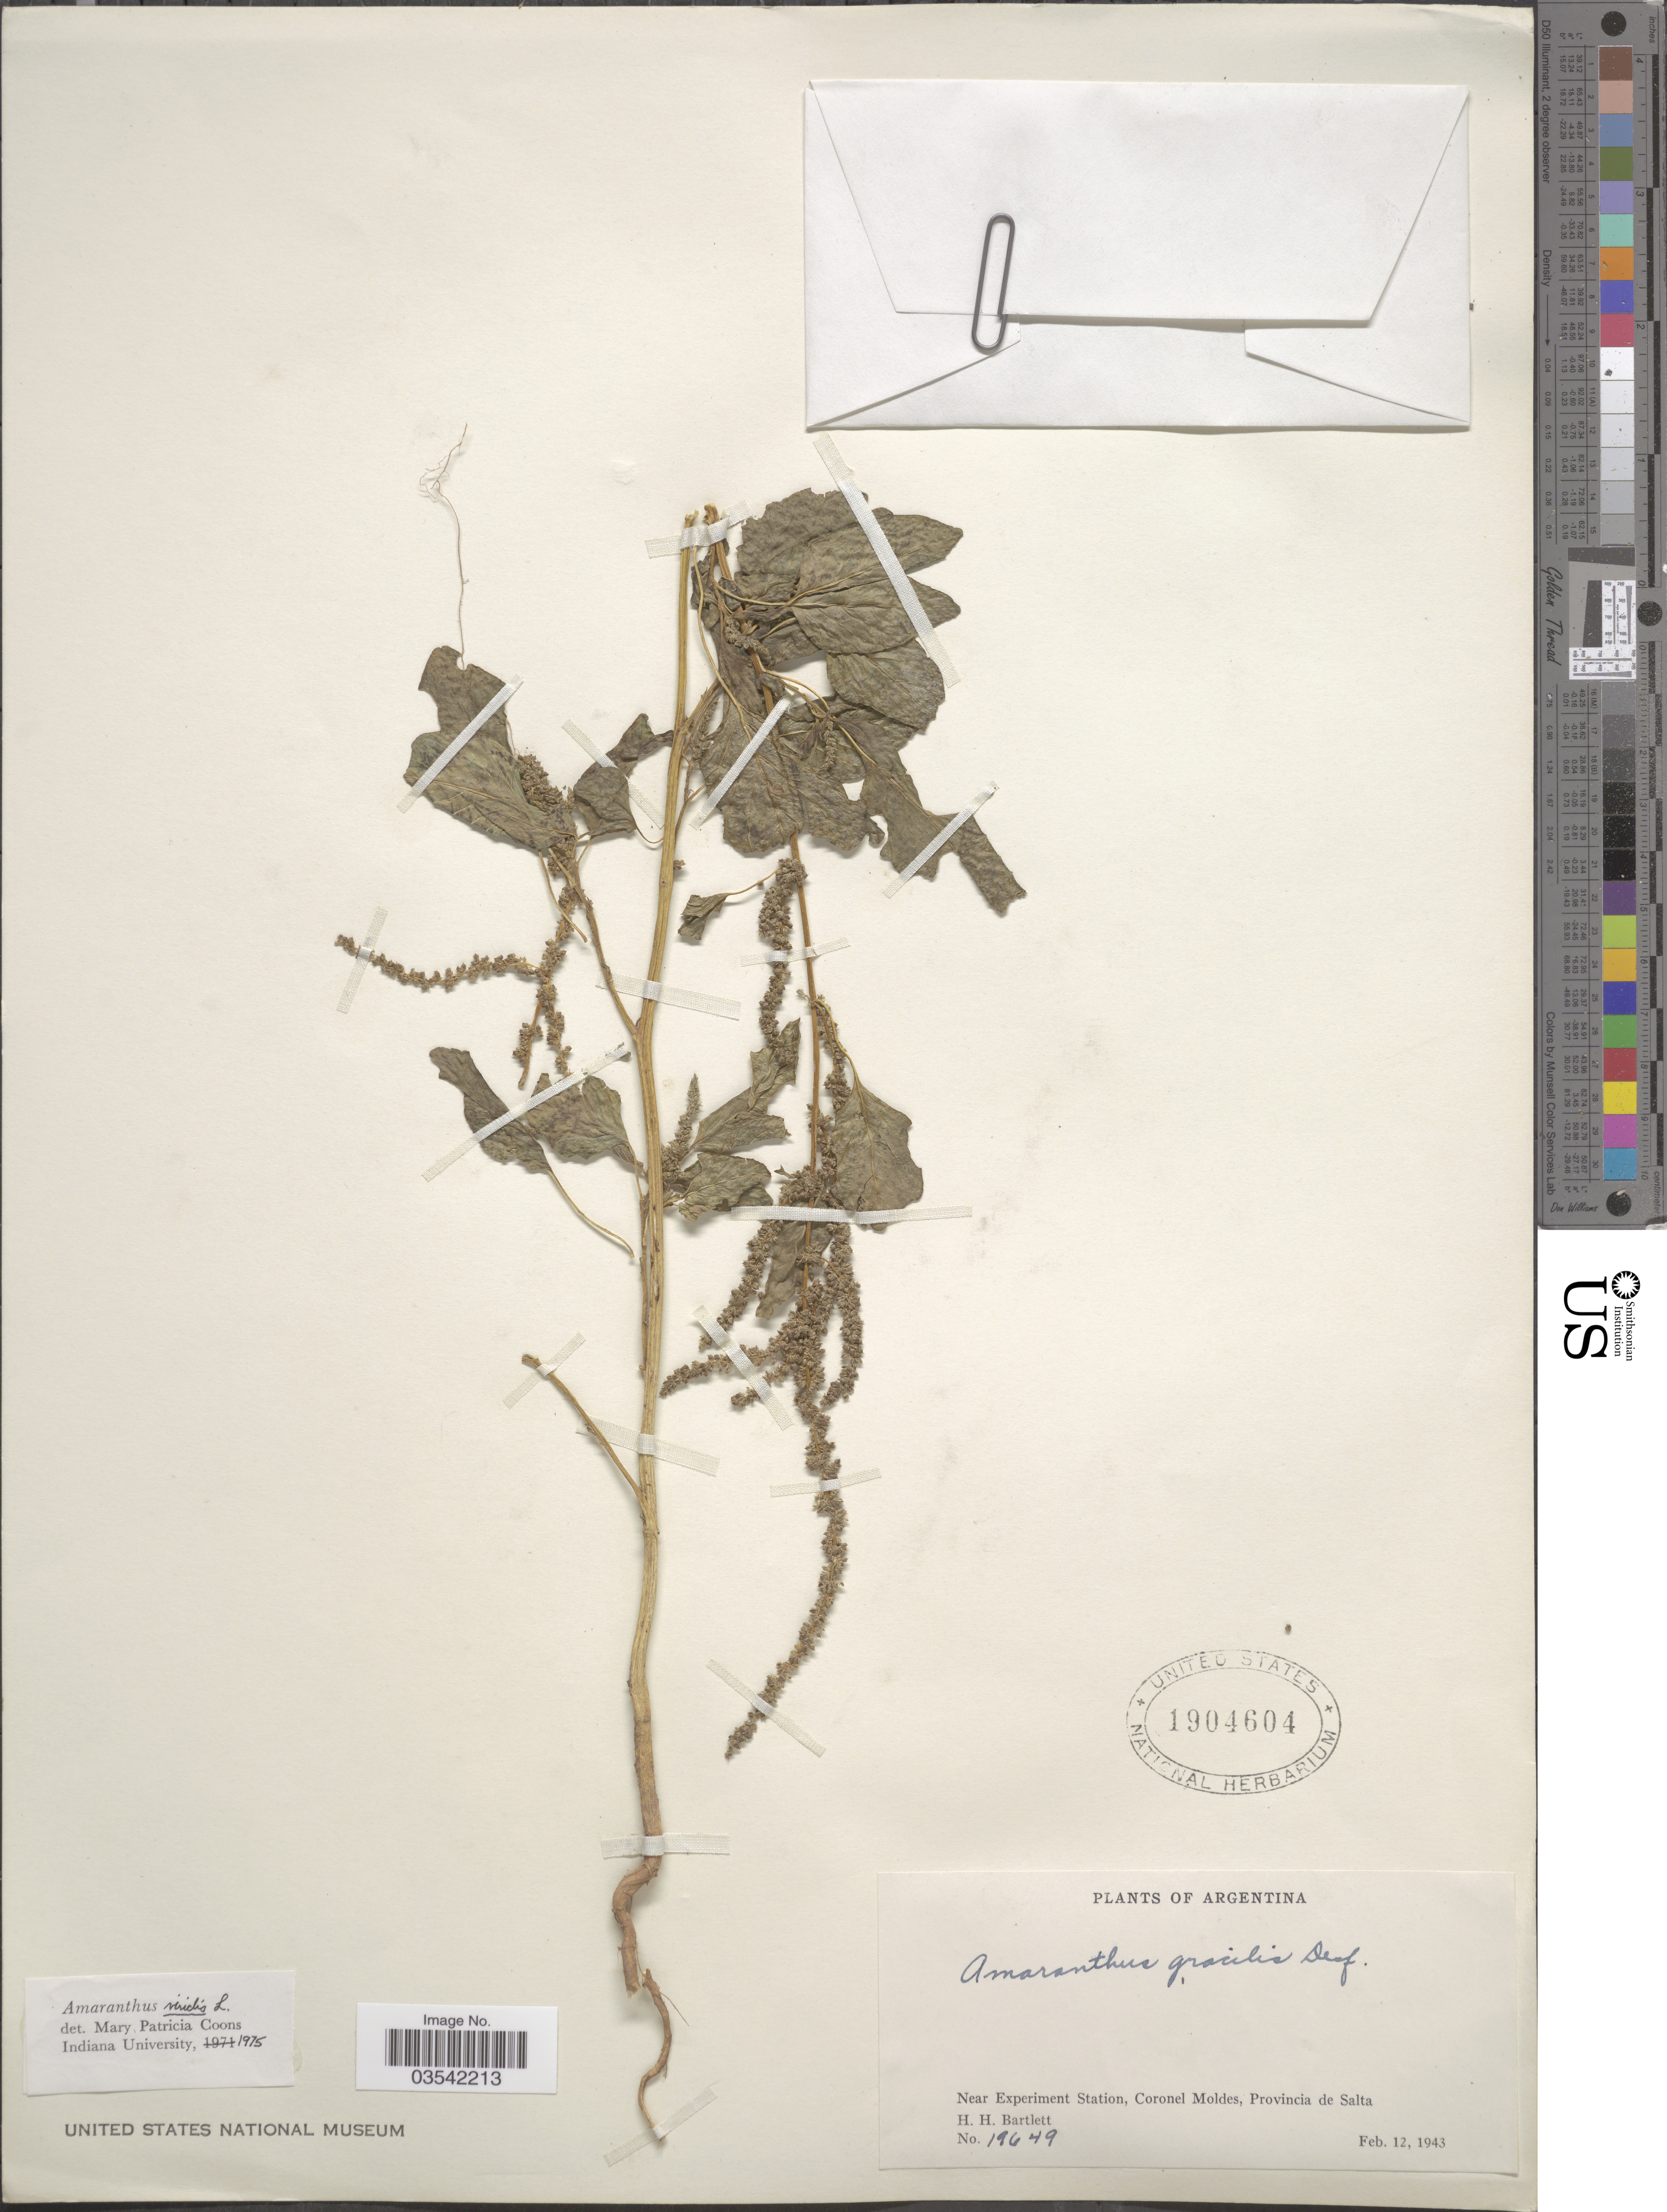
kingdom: Plantae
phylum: Tracheophyta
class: Magnoliopsida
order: Caryophyllales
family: Amaranthaceae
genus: Amaranthus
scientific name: Amaranthus viridis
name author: L.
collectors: H. H. Bartlett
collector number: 19649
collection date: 1943-02-12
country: Argentina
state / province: Salta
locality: Near Experiment Station, Coronel Moldes.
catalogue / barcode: US 1904604